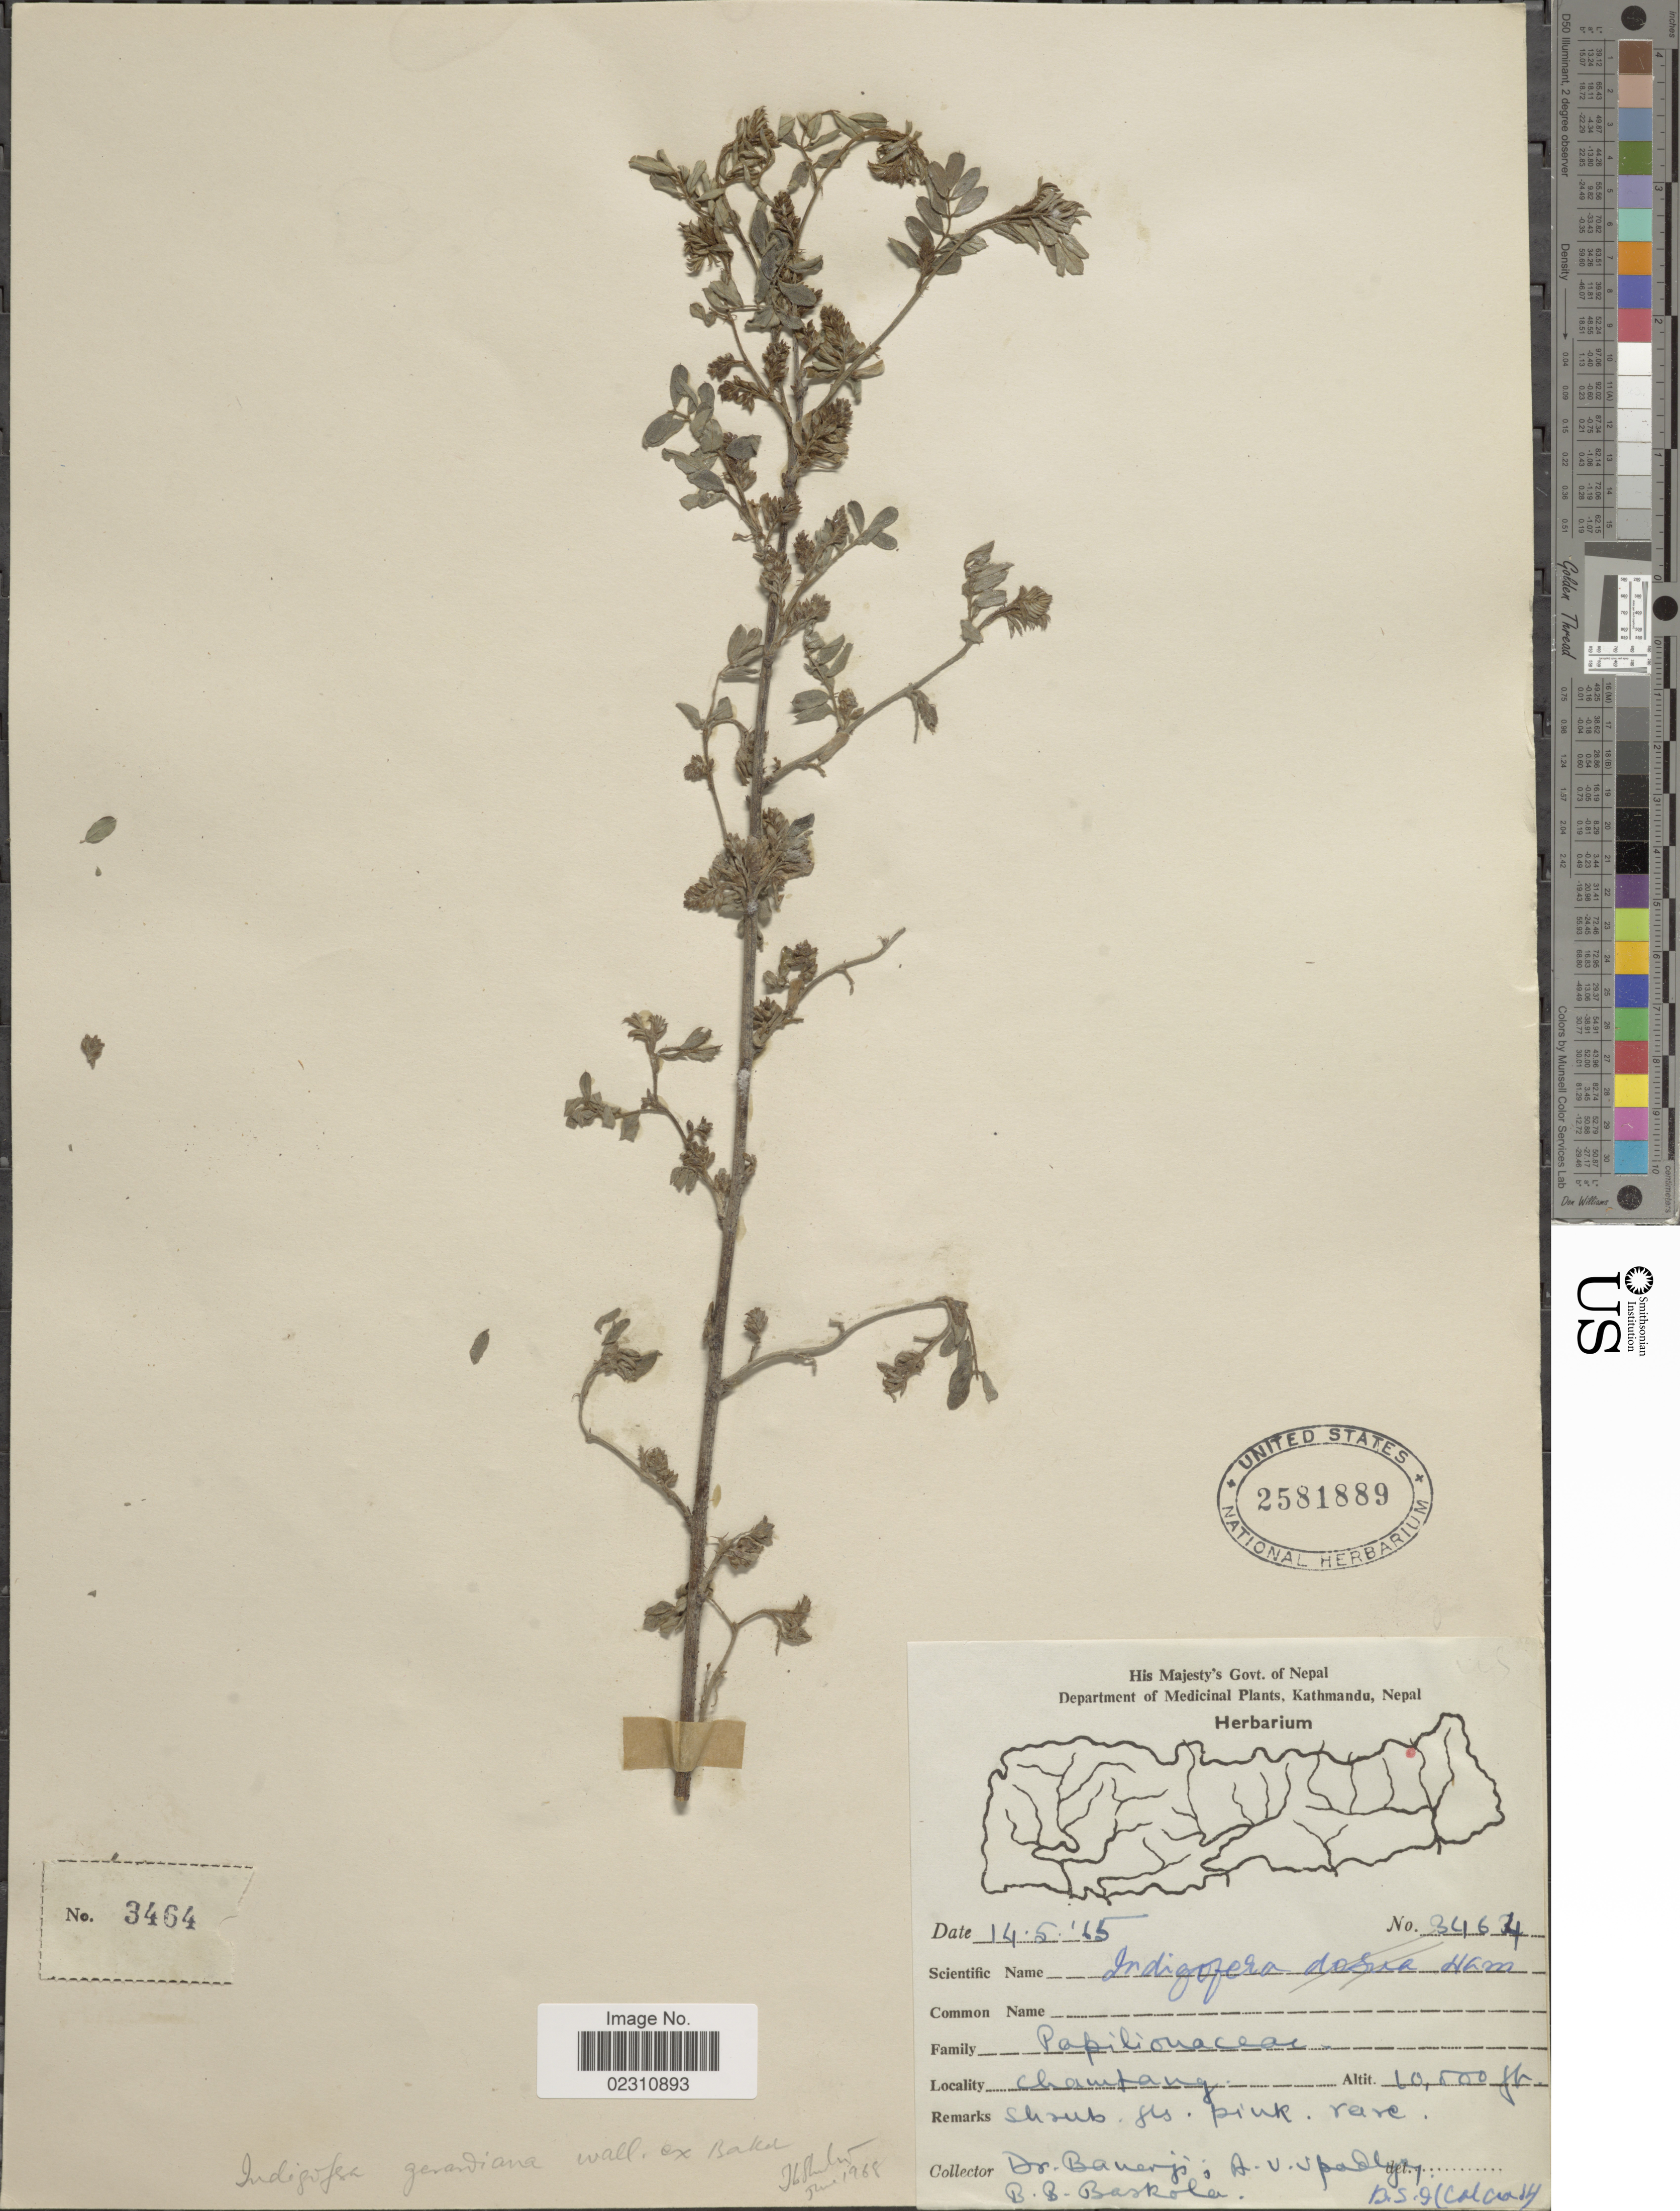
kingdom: Plantae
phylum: Tracheophyta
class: Magnoliopsida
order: Fabales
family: Fabaceae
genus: Indigofera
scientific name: Indigofera gerardiana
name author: Wall.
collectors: -. Banerji, A. V. Upadhyay & B. Baskola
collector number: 3464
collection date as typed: Transcribed d/m/y: 14/5/65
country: Nepal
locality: Champang.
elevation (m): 3200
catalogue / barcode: US 2581889